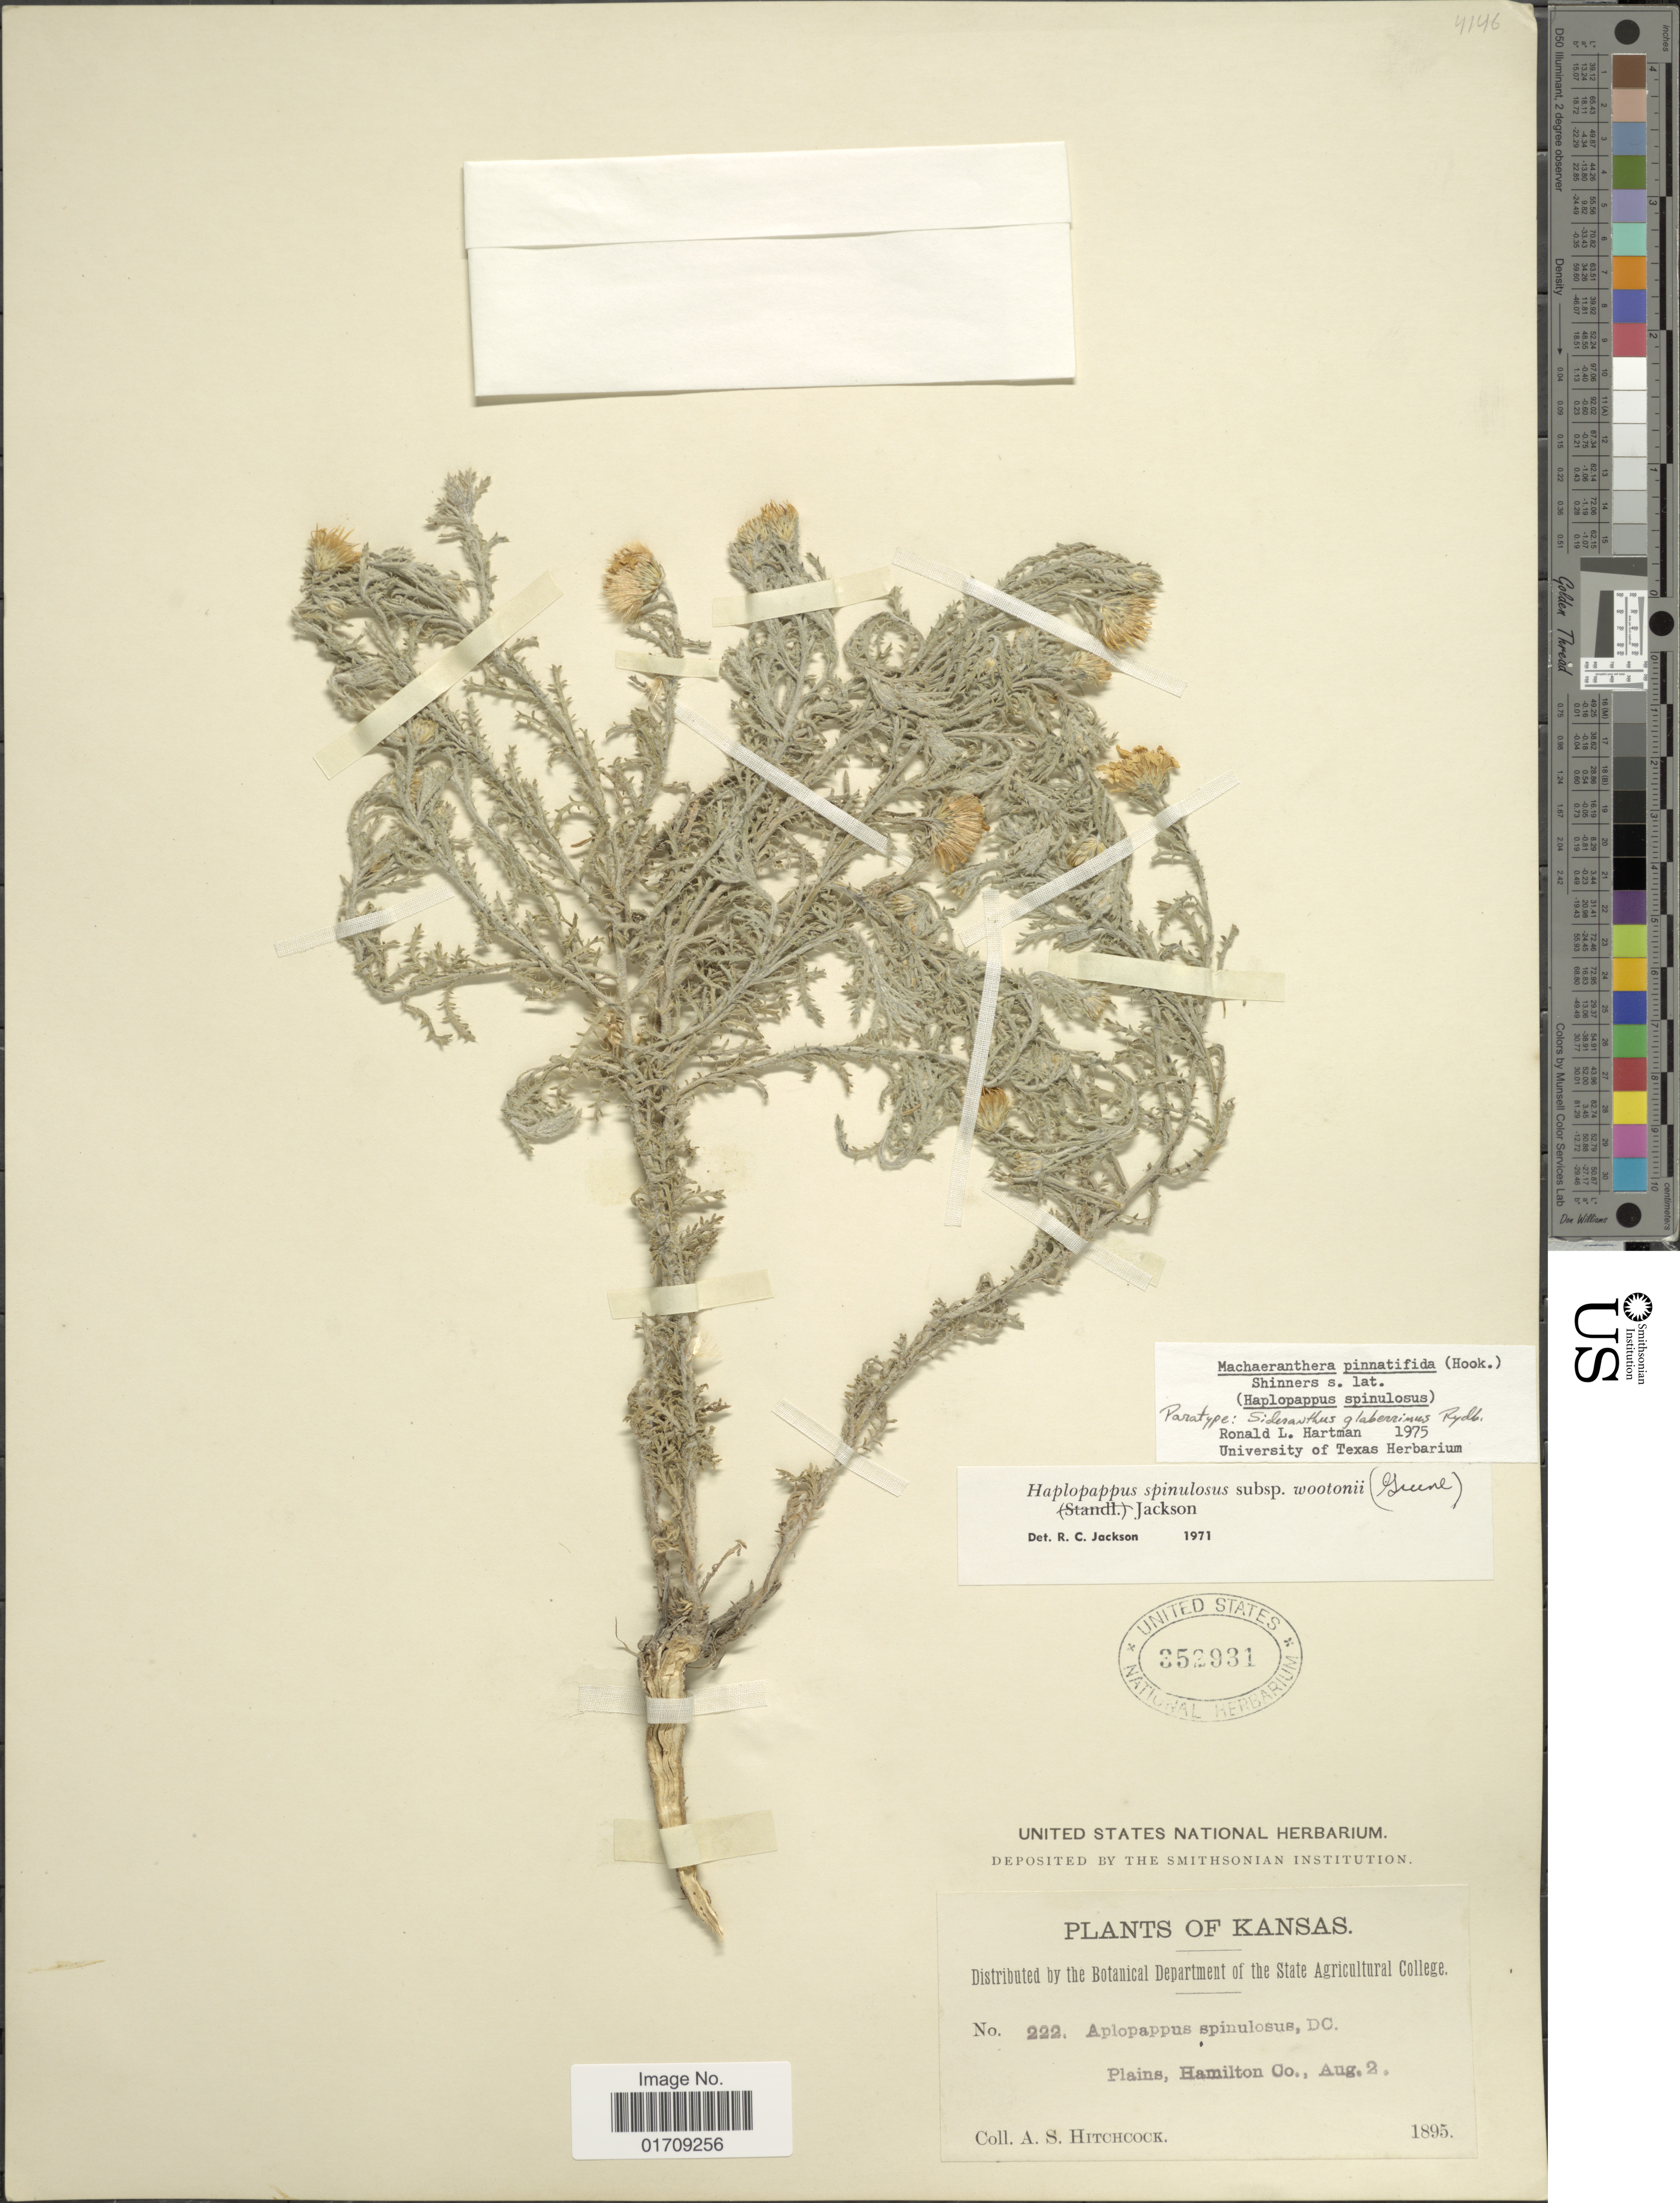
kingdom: Plantae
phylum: Tracheophyta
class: Magnoliopsida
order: Asterales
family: Asteraceae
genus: Machaeranthera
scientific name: Machaeranthera pinnatifida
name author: (Hook.) Shinners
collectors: A. S. Hitchcock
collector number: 222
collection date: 1895-08-02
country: United States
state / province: Kansas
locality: Plains, Hamilton Co.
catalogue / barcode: US 352931